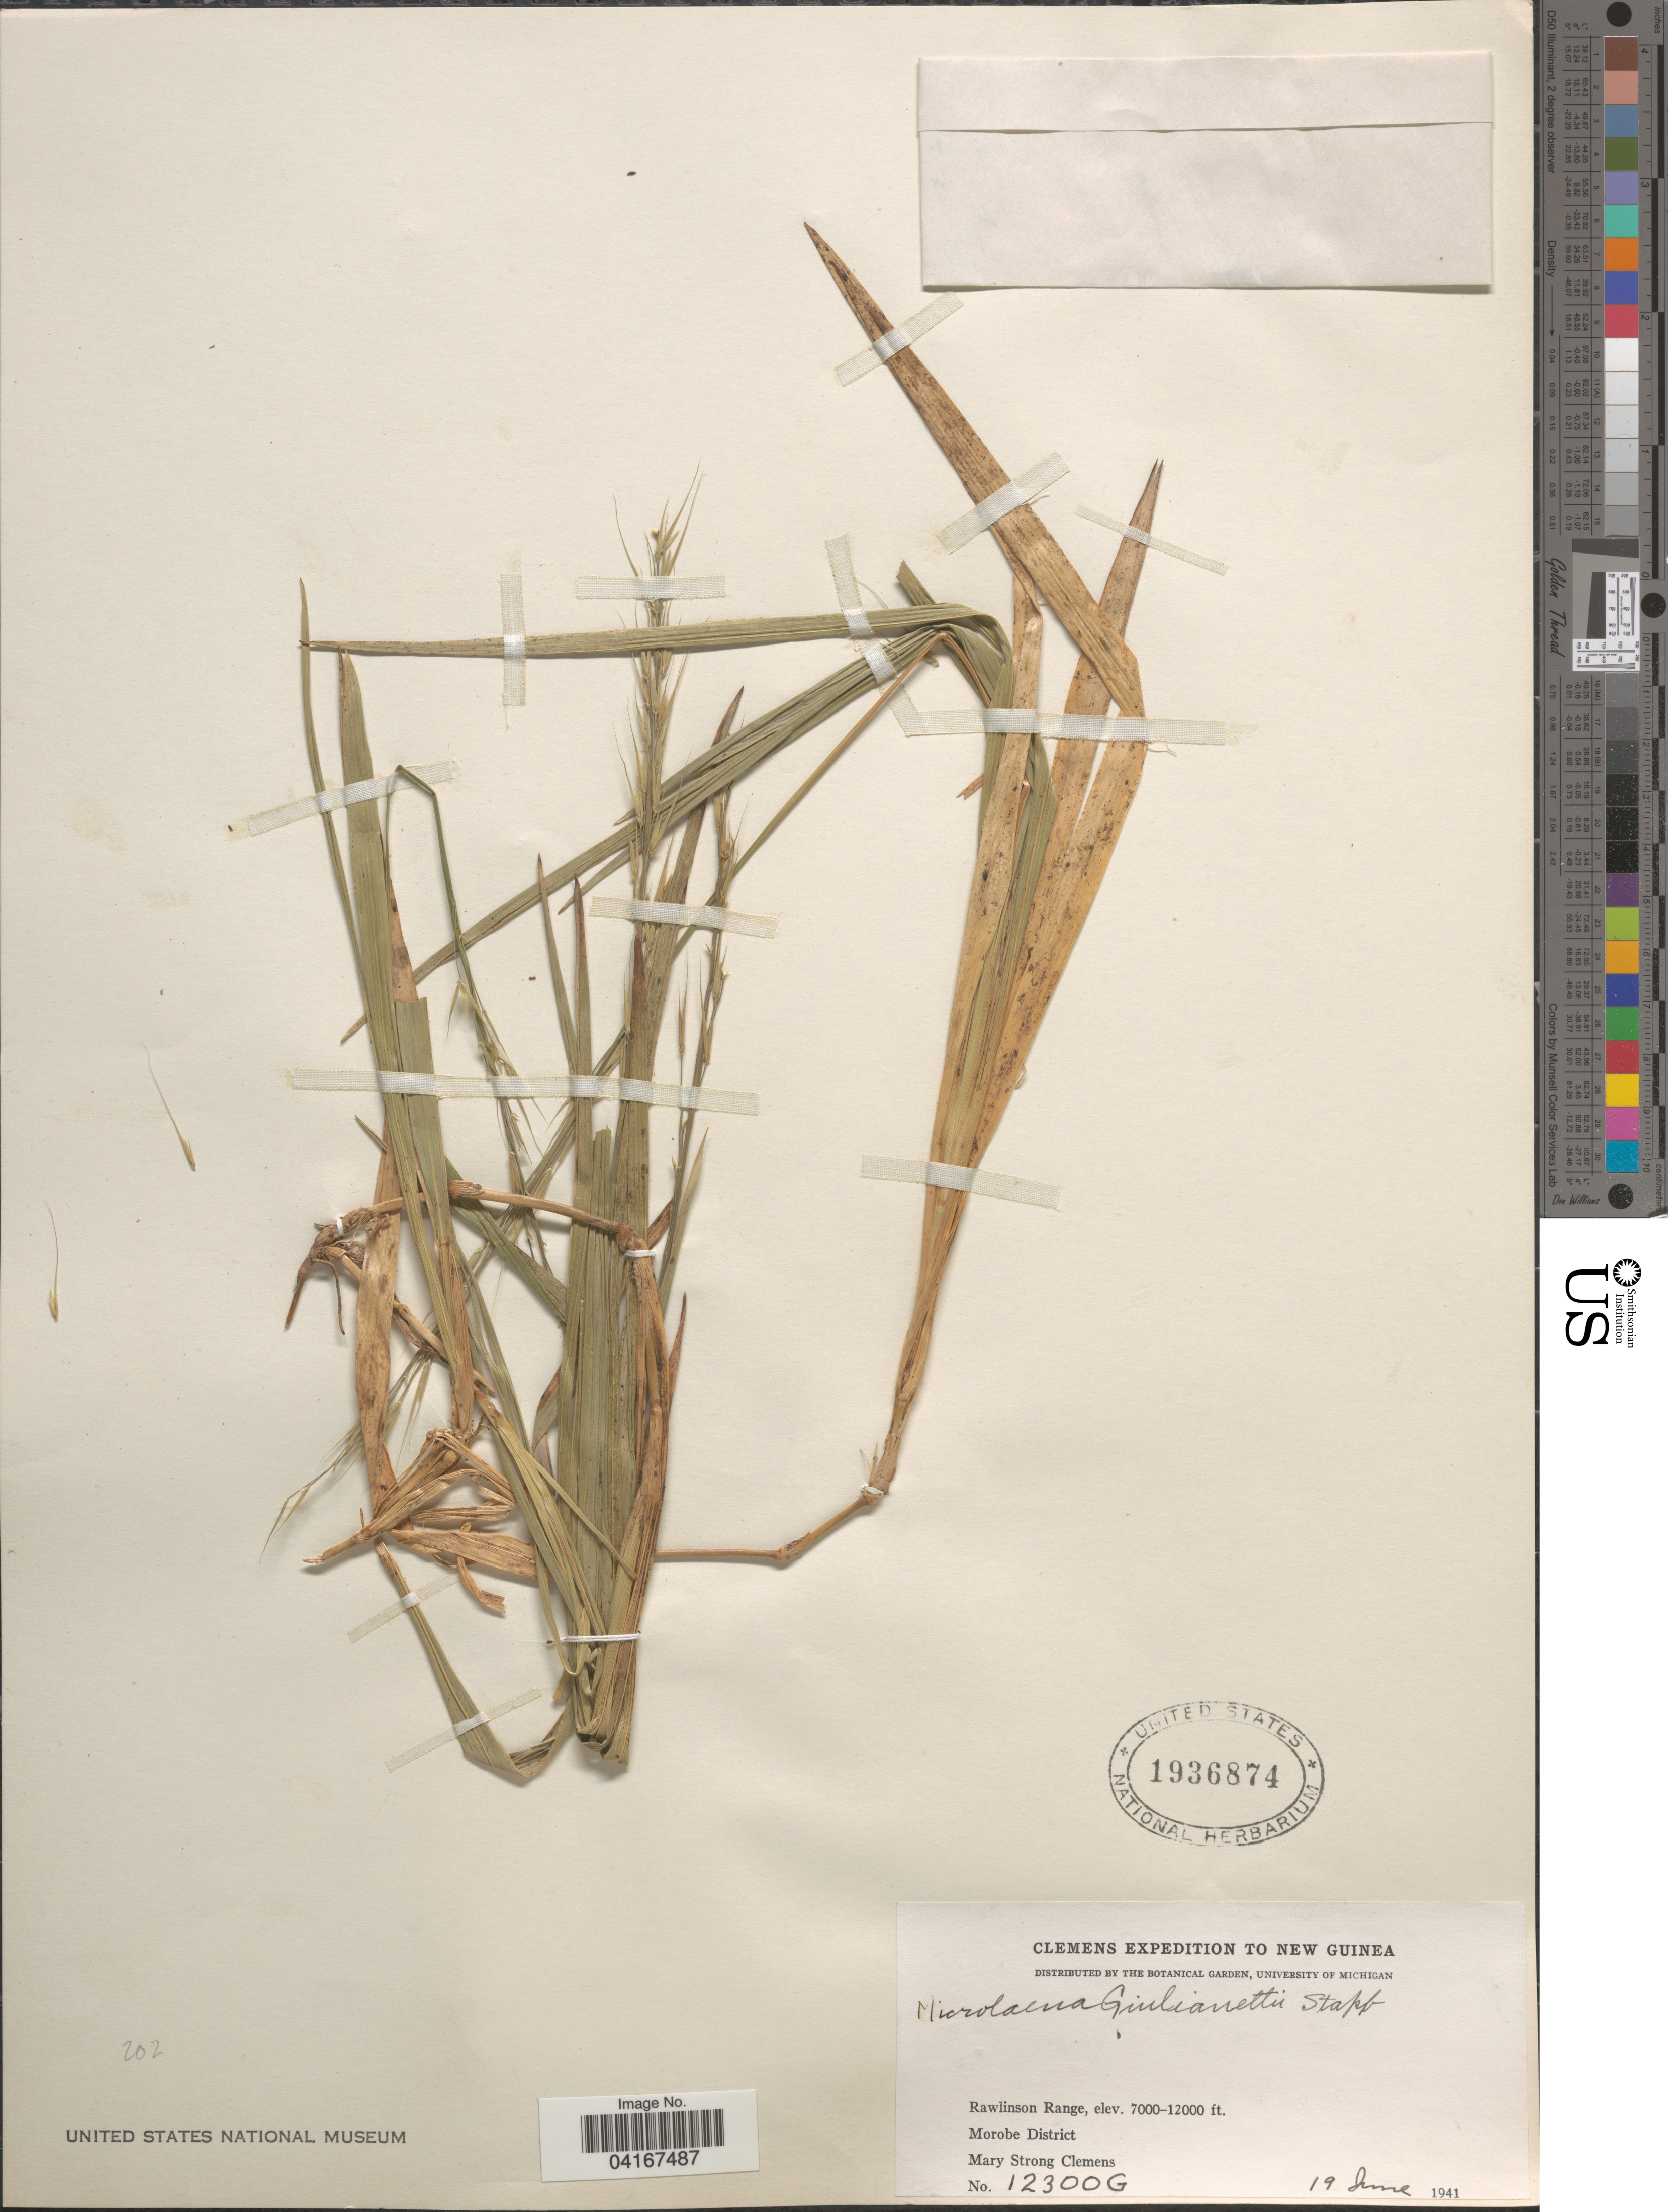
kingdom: Plantae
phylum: Tracheophyta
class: Liliopsida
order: Poales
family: Poaceae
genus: Microlaena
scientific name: Microlaena giulianettii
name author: Stapf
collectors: M. S. Clemens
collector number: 12300G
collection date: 1941-06-19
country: Papua New Guinea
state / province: Morobe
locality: Clemens Expedition to New Guinea. Rawlinson Range. Morobe District.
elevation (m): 2134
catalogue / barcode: US 1936874